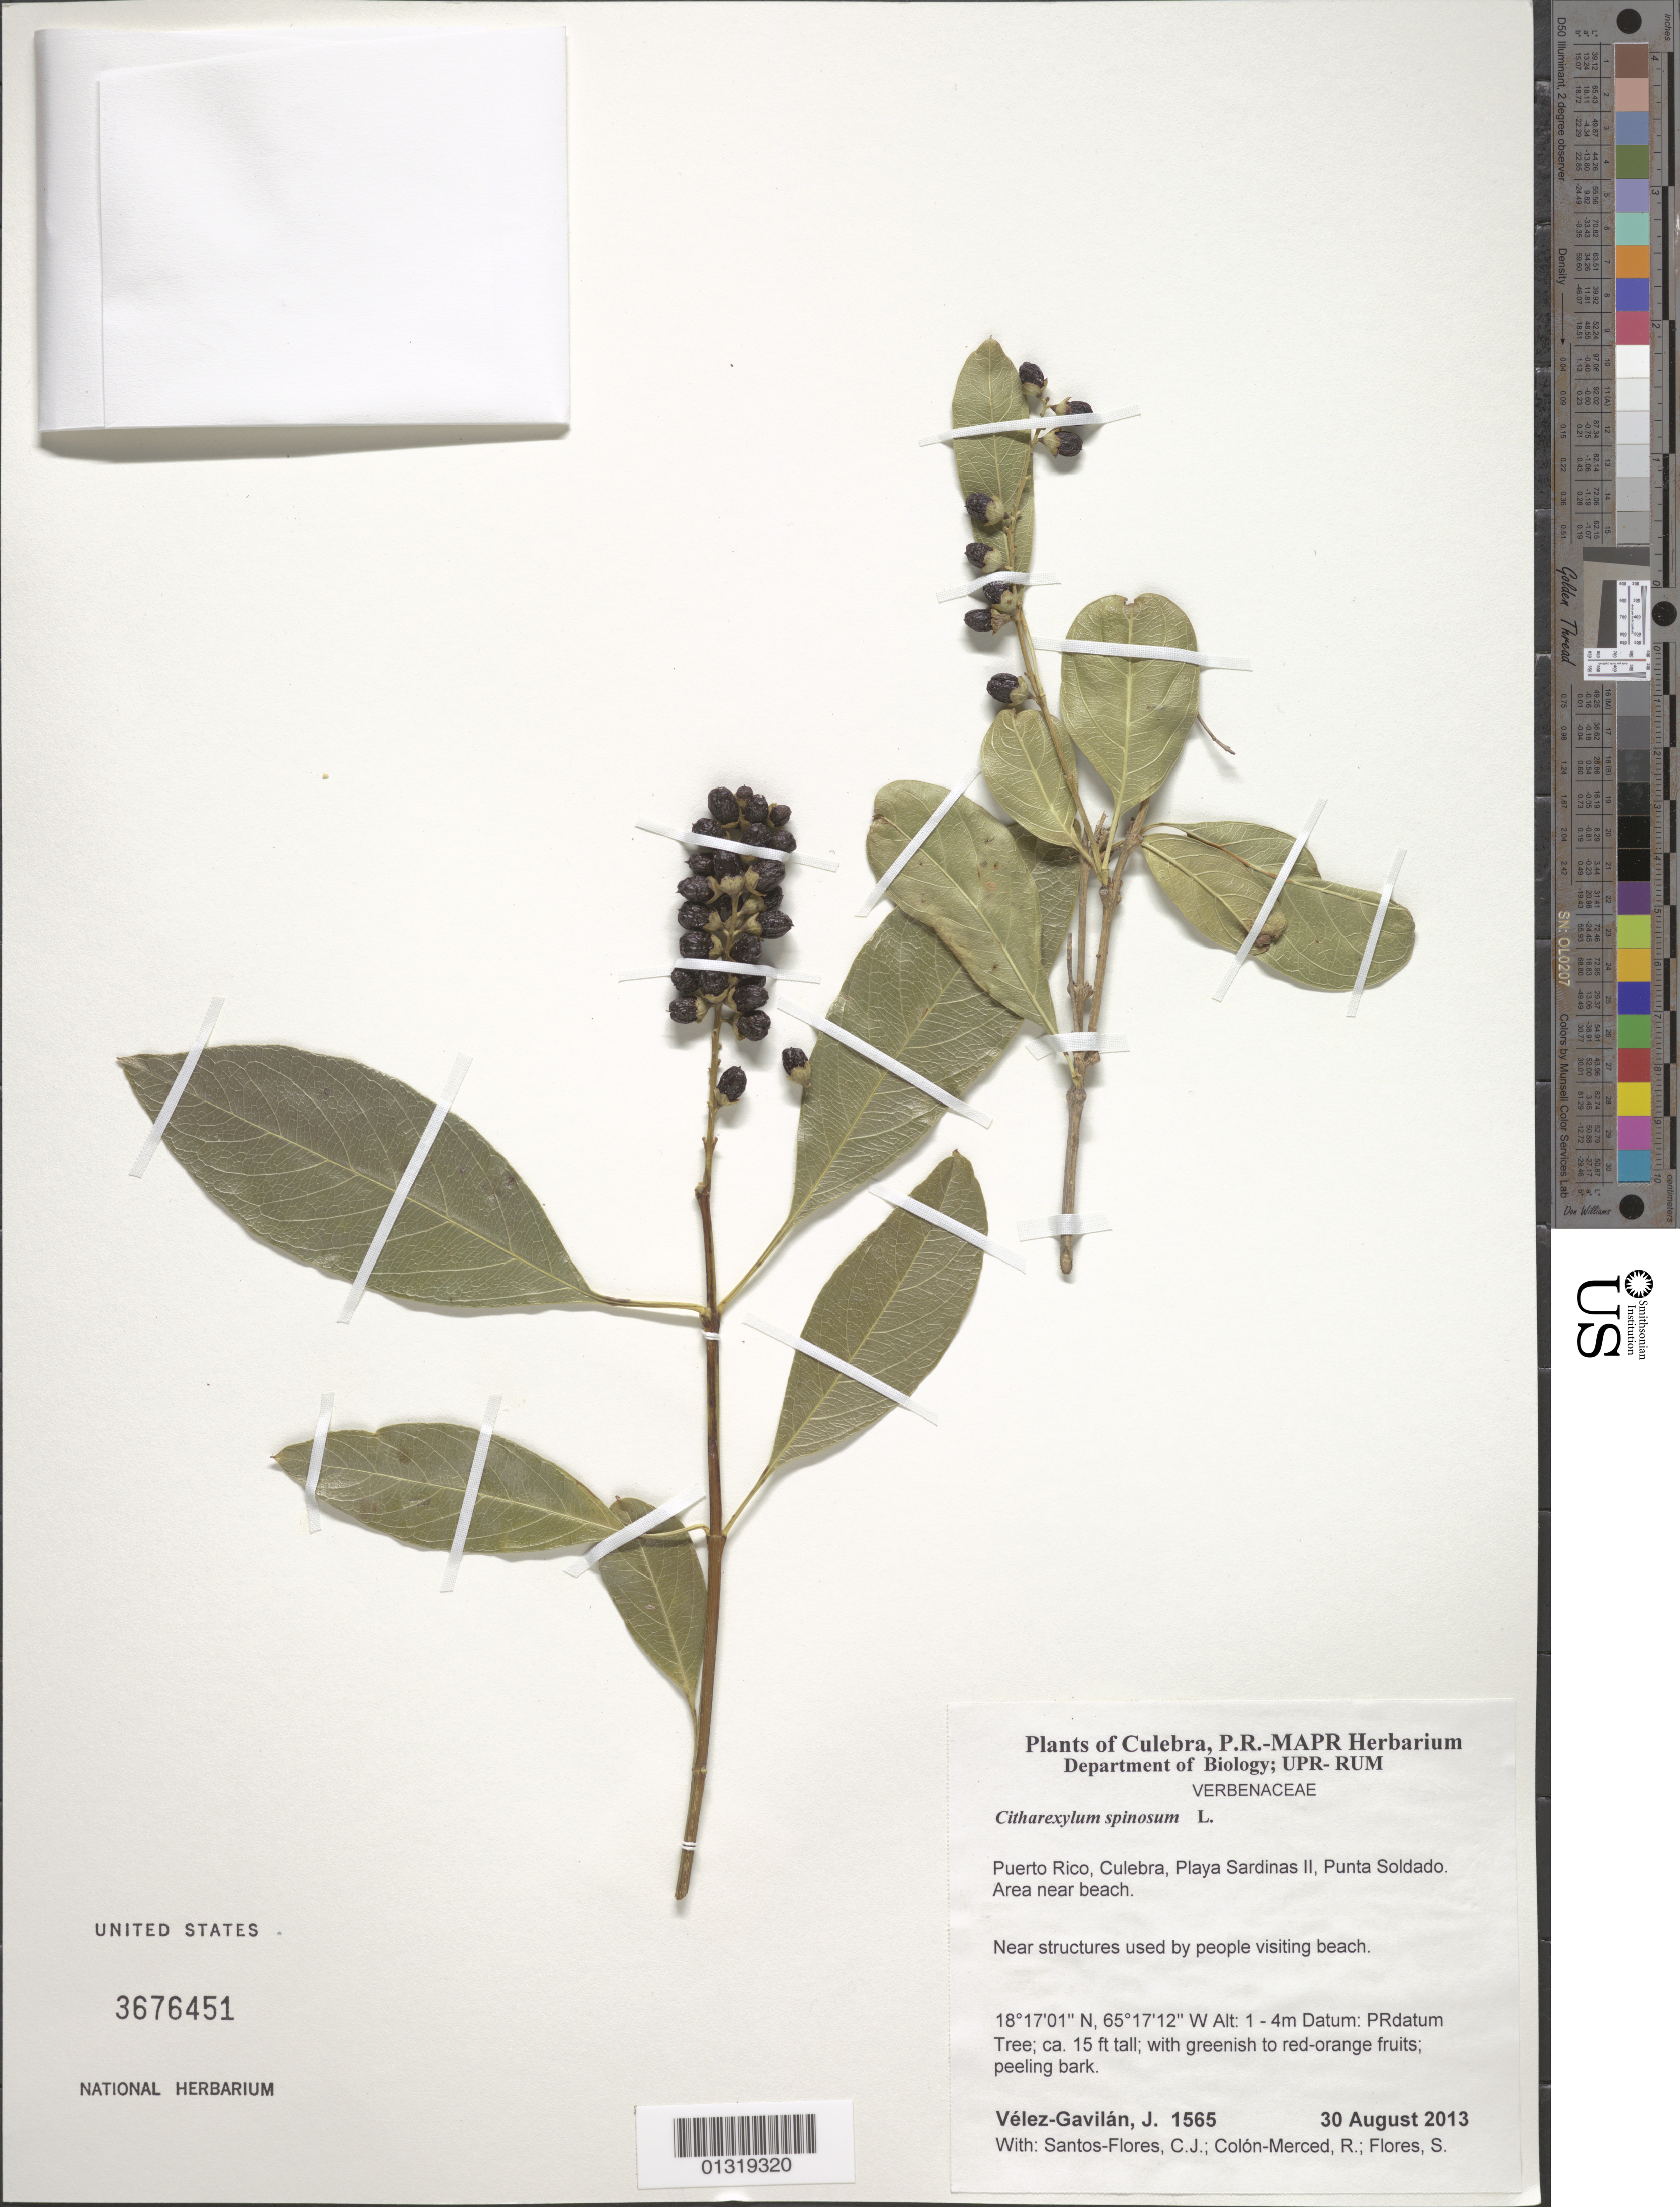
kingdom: Plantae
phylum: Tracheophyta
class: Magnoliopsida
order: Lamiales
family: Verbenaceae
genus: Citharexylum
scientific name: Citharexylum spinosum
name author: L.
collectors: J. Vélez-Gavilán, C. Santos-Flores, R. Colôn-Merced & M. Flores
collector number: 1565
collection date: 2013-08-30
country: Puerto Rico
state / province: Culebra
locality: Playa Sardinas II, Punta Soldado. Area near beach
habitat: Area near beach. Near structurs used by people visiting beach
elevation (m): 1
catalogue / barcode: US 3676451